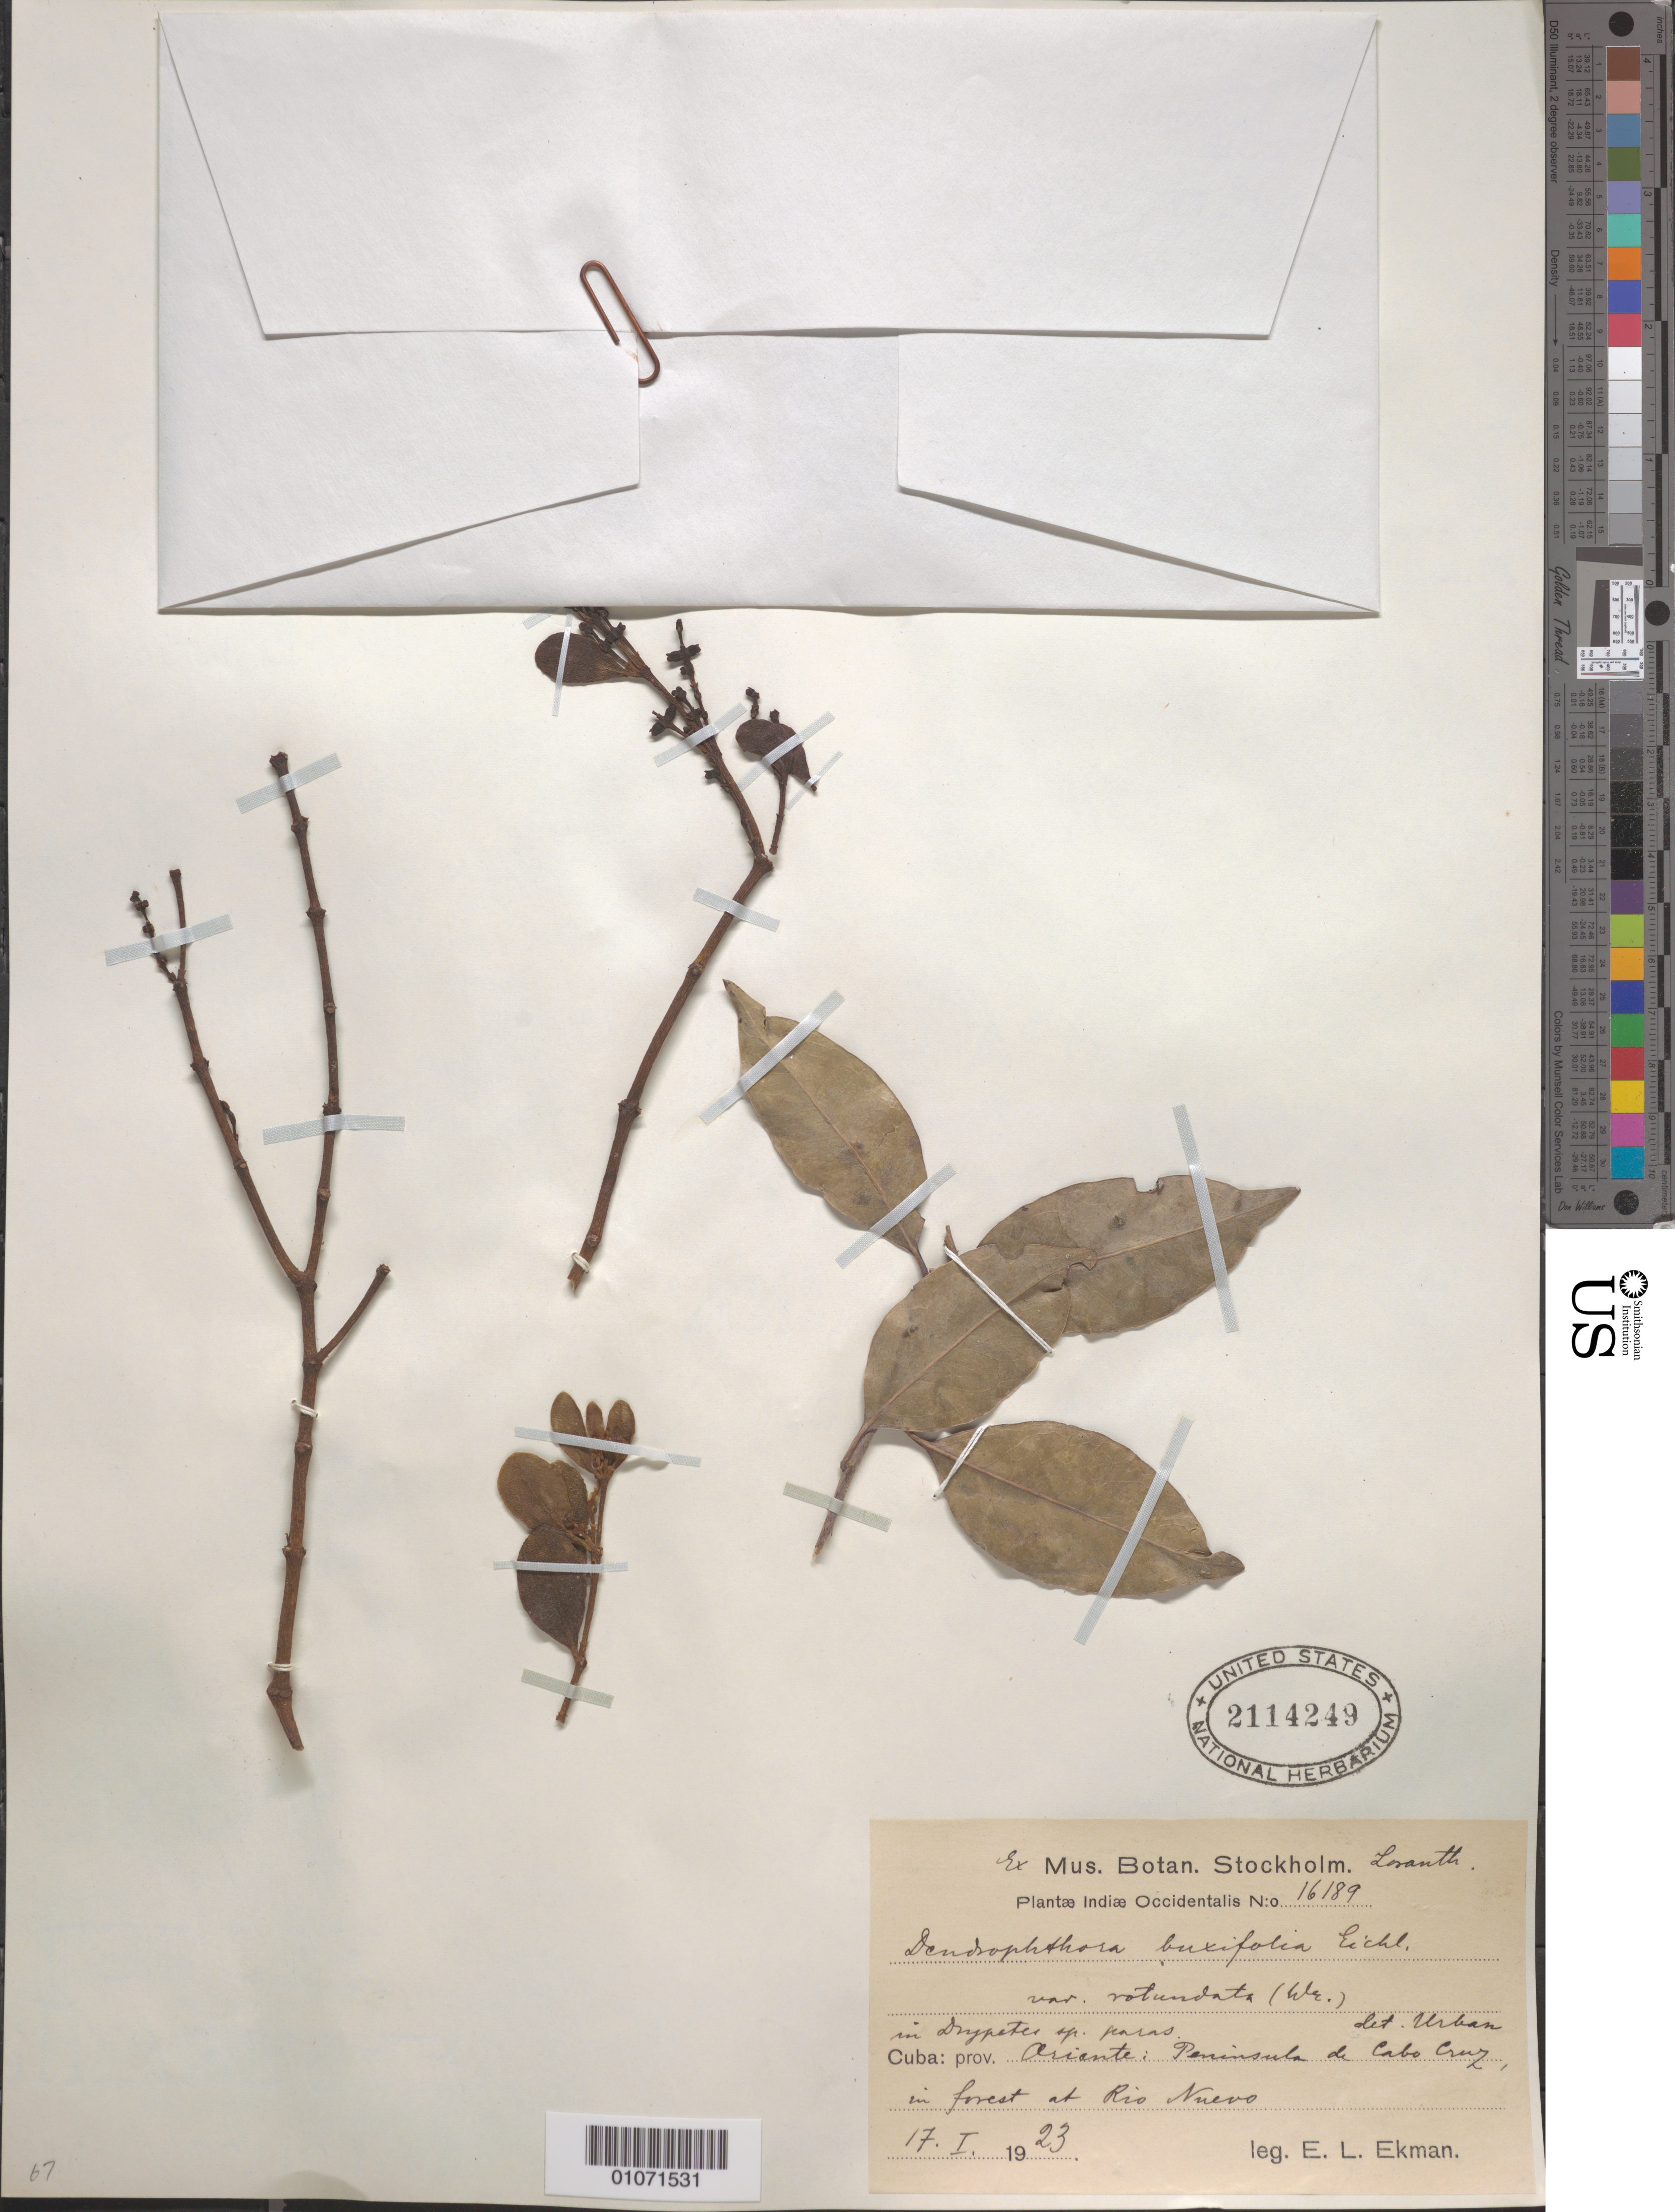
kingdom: Plantae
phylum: Tracheophyta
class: Magnoliopsida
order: Santalales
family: Viscaceae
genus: Dendrophthora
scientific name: Dendrophthora buxifolia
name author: (Lam.) Eichler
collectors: E. L. Ekman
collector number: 16189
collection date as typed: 17 Jan 1923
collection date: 1923-01-17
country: Cuba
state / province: Oriente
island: Cuba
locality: Peninsula de Cabo Cruz, in Forest at Rio Nuevo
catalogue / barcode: US 2114249